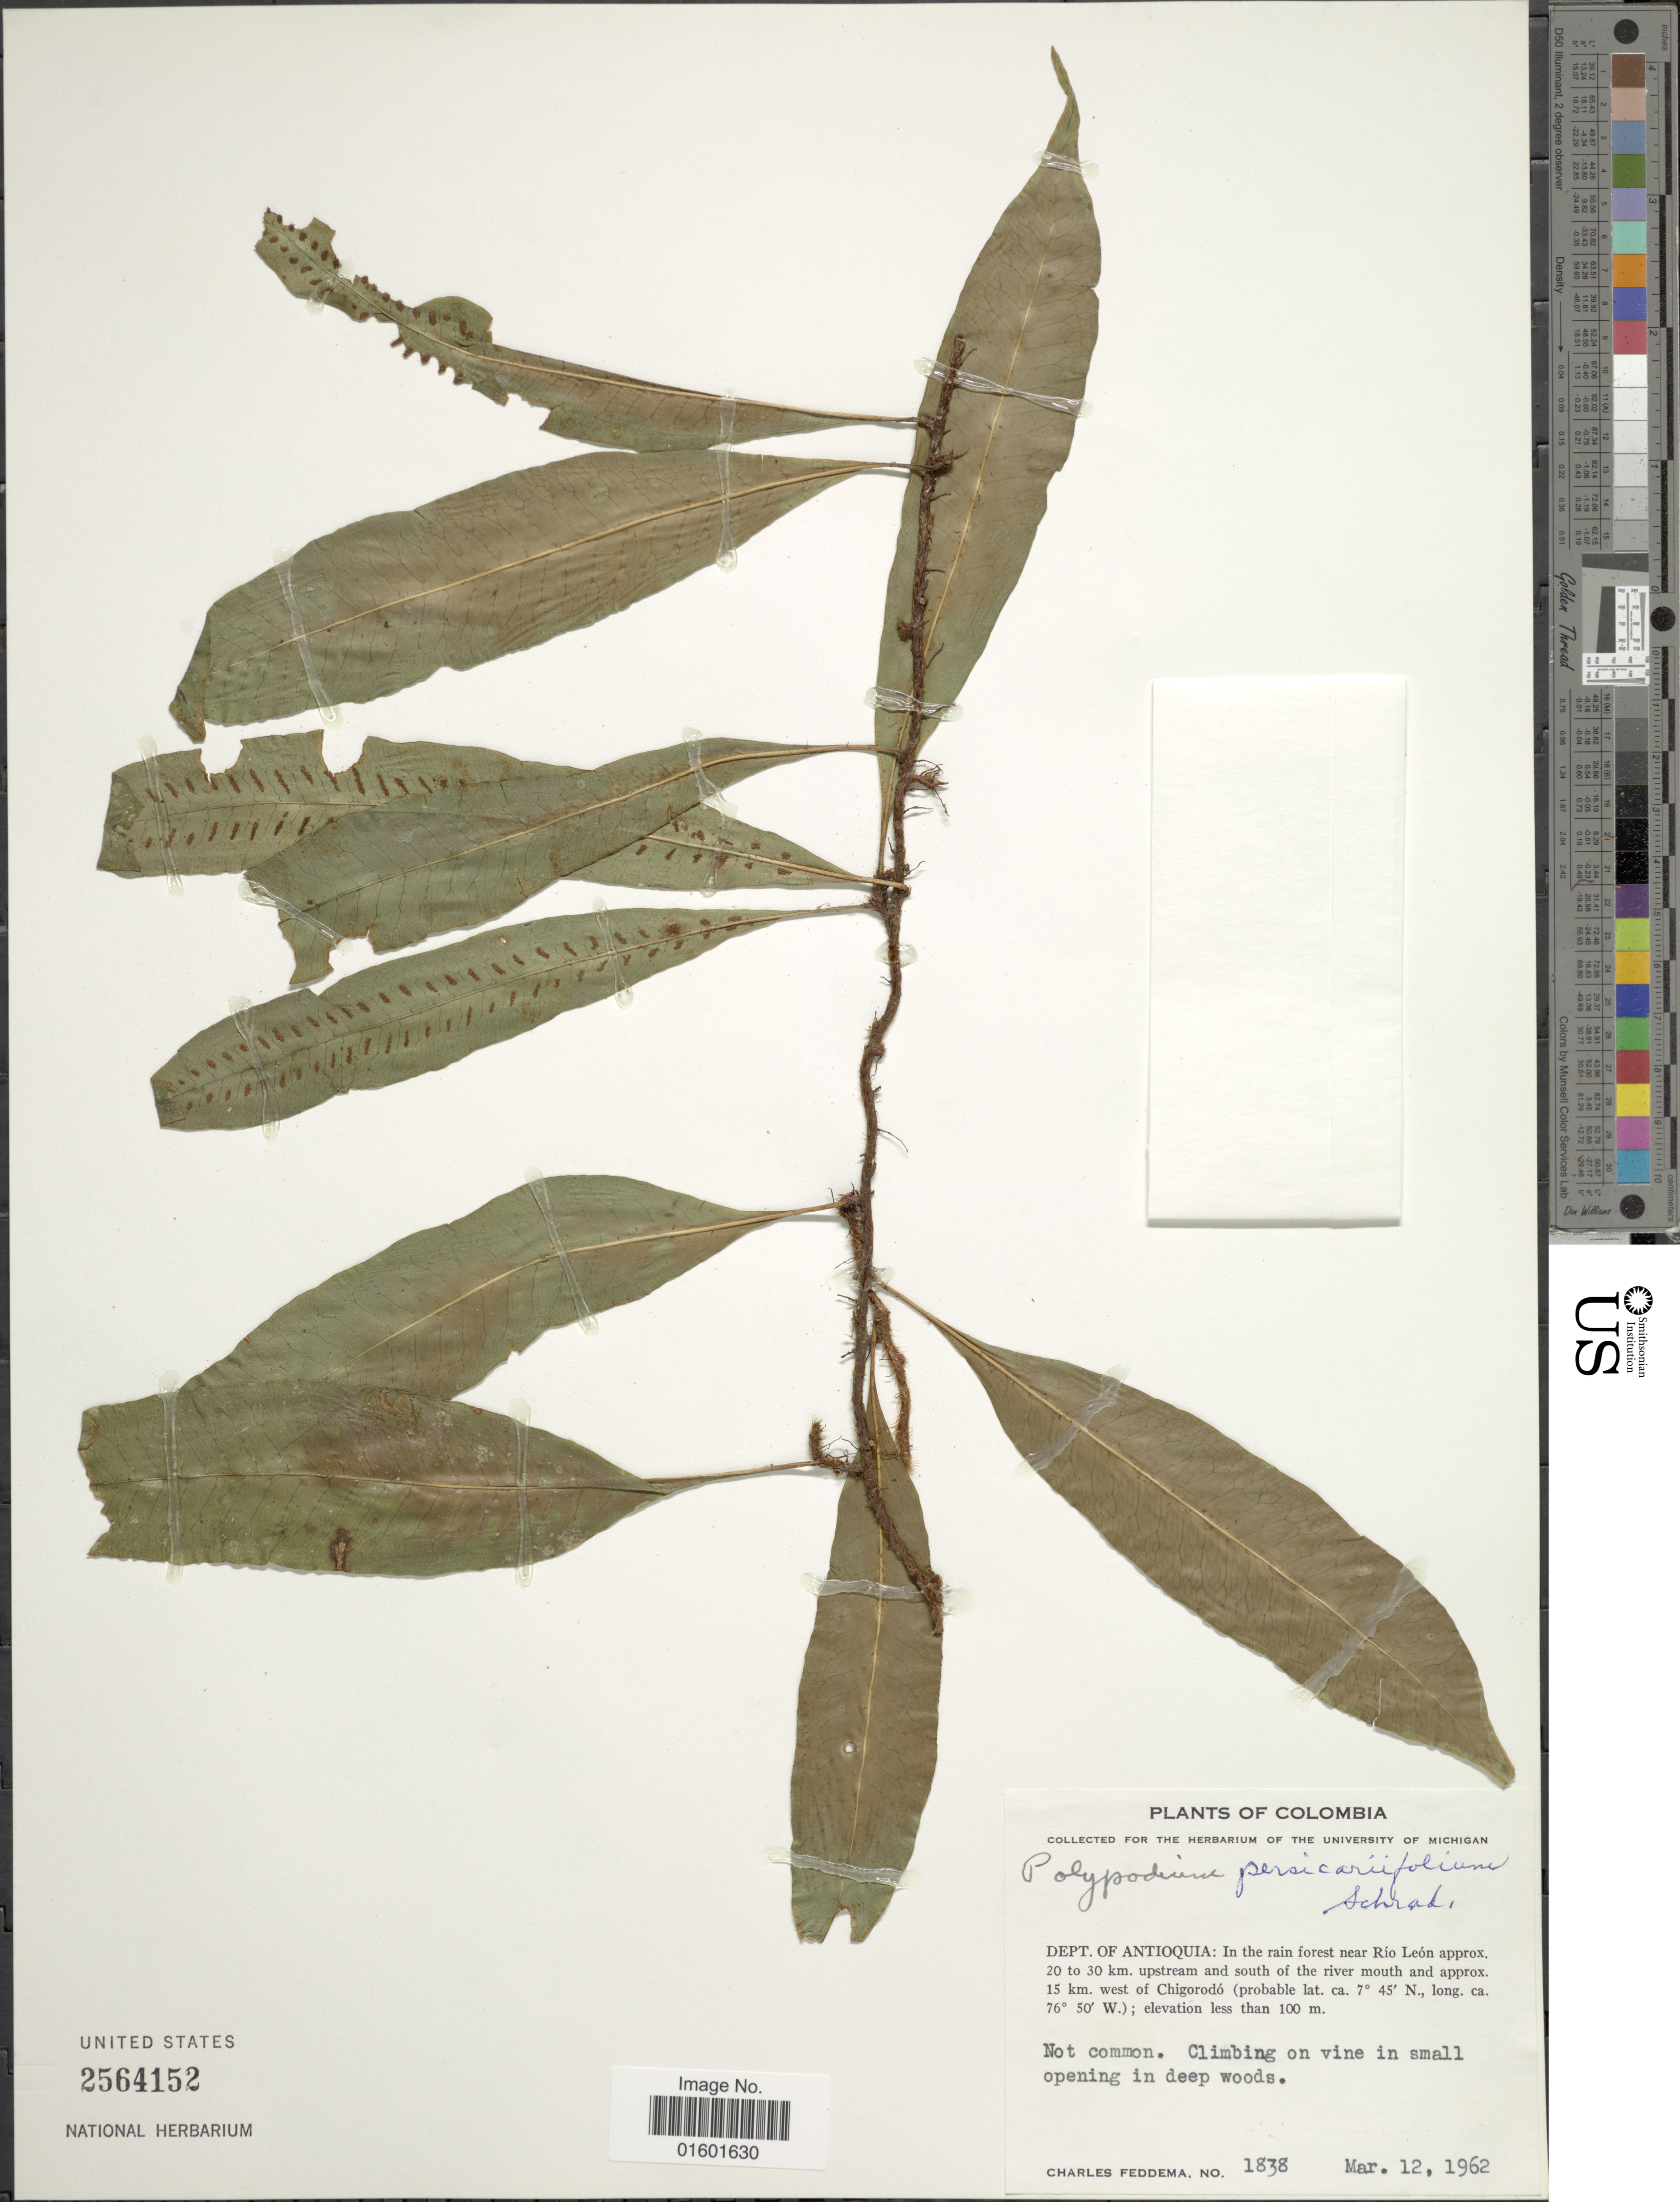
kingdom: Plantae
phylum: Tracheophyta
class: Polypodiopsida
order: Polypodiales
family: Polypodiaceae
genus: Microgramma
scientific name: Microgramma persicariifolia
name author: (Schrad.) C. Presl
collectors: C. Feddema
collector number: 1838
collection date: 1962-03-12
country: Colombia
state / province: Antioquia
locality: In the rain forest near Rio Leon approx. 20 to 30 km upstream and south of the river mouth and apporx. 15 km west of Chigorodo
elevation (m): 100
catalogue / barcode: US 2564152